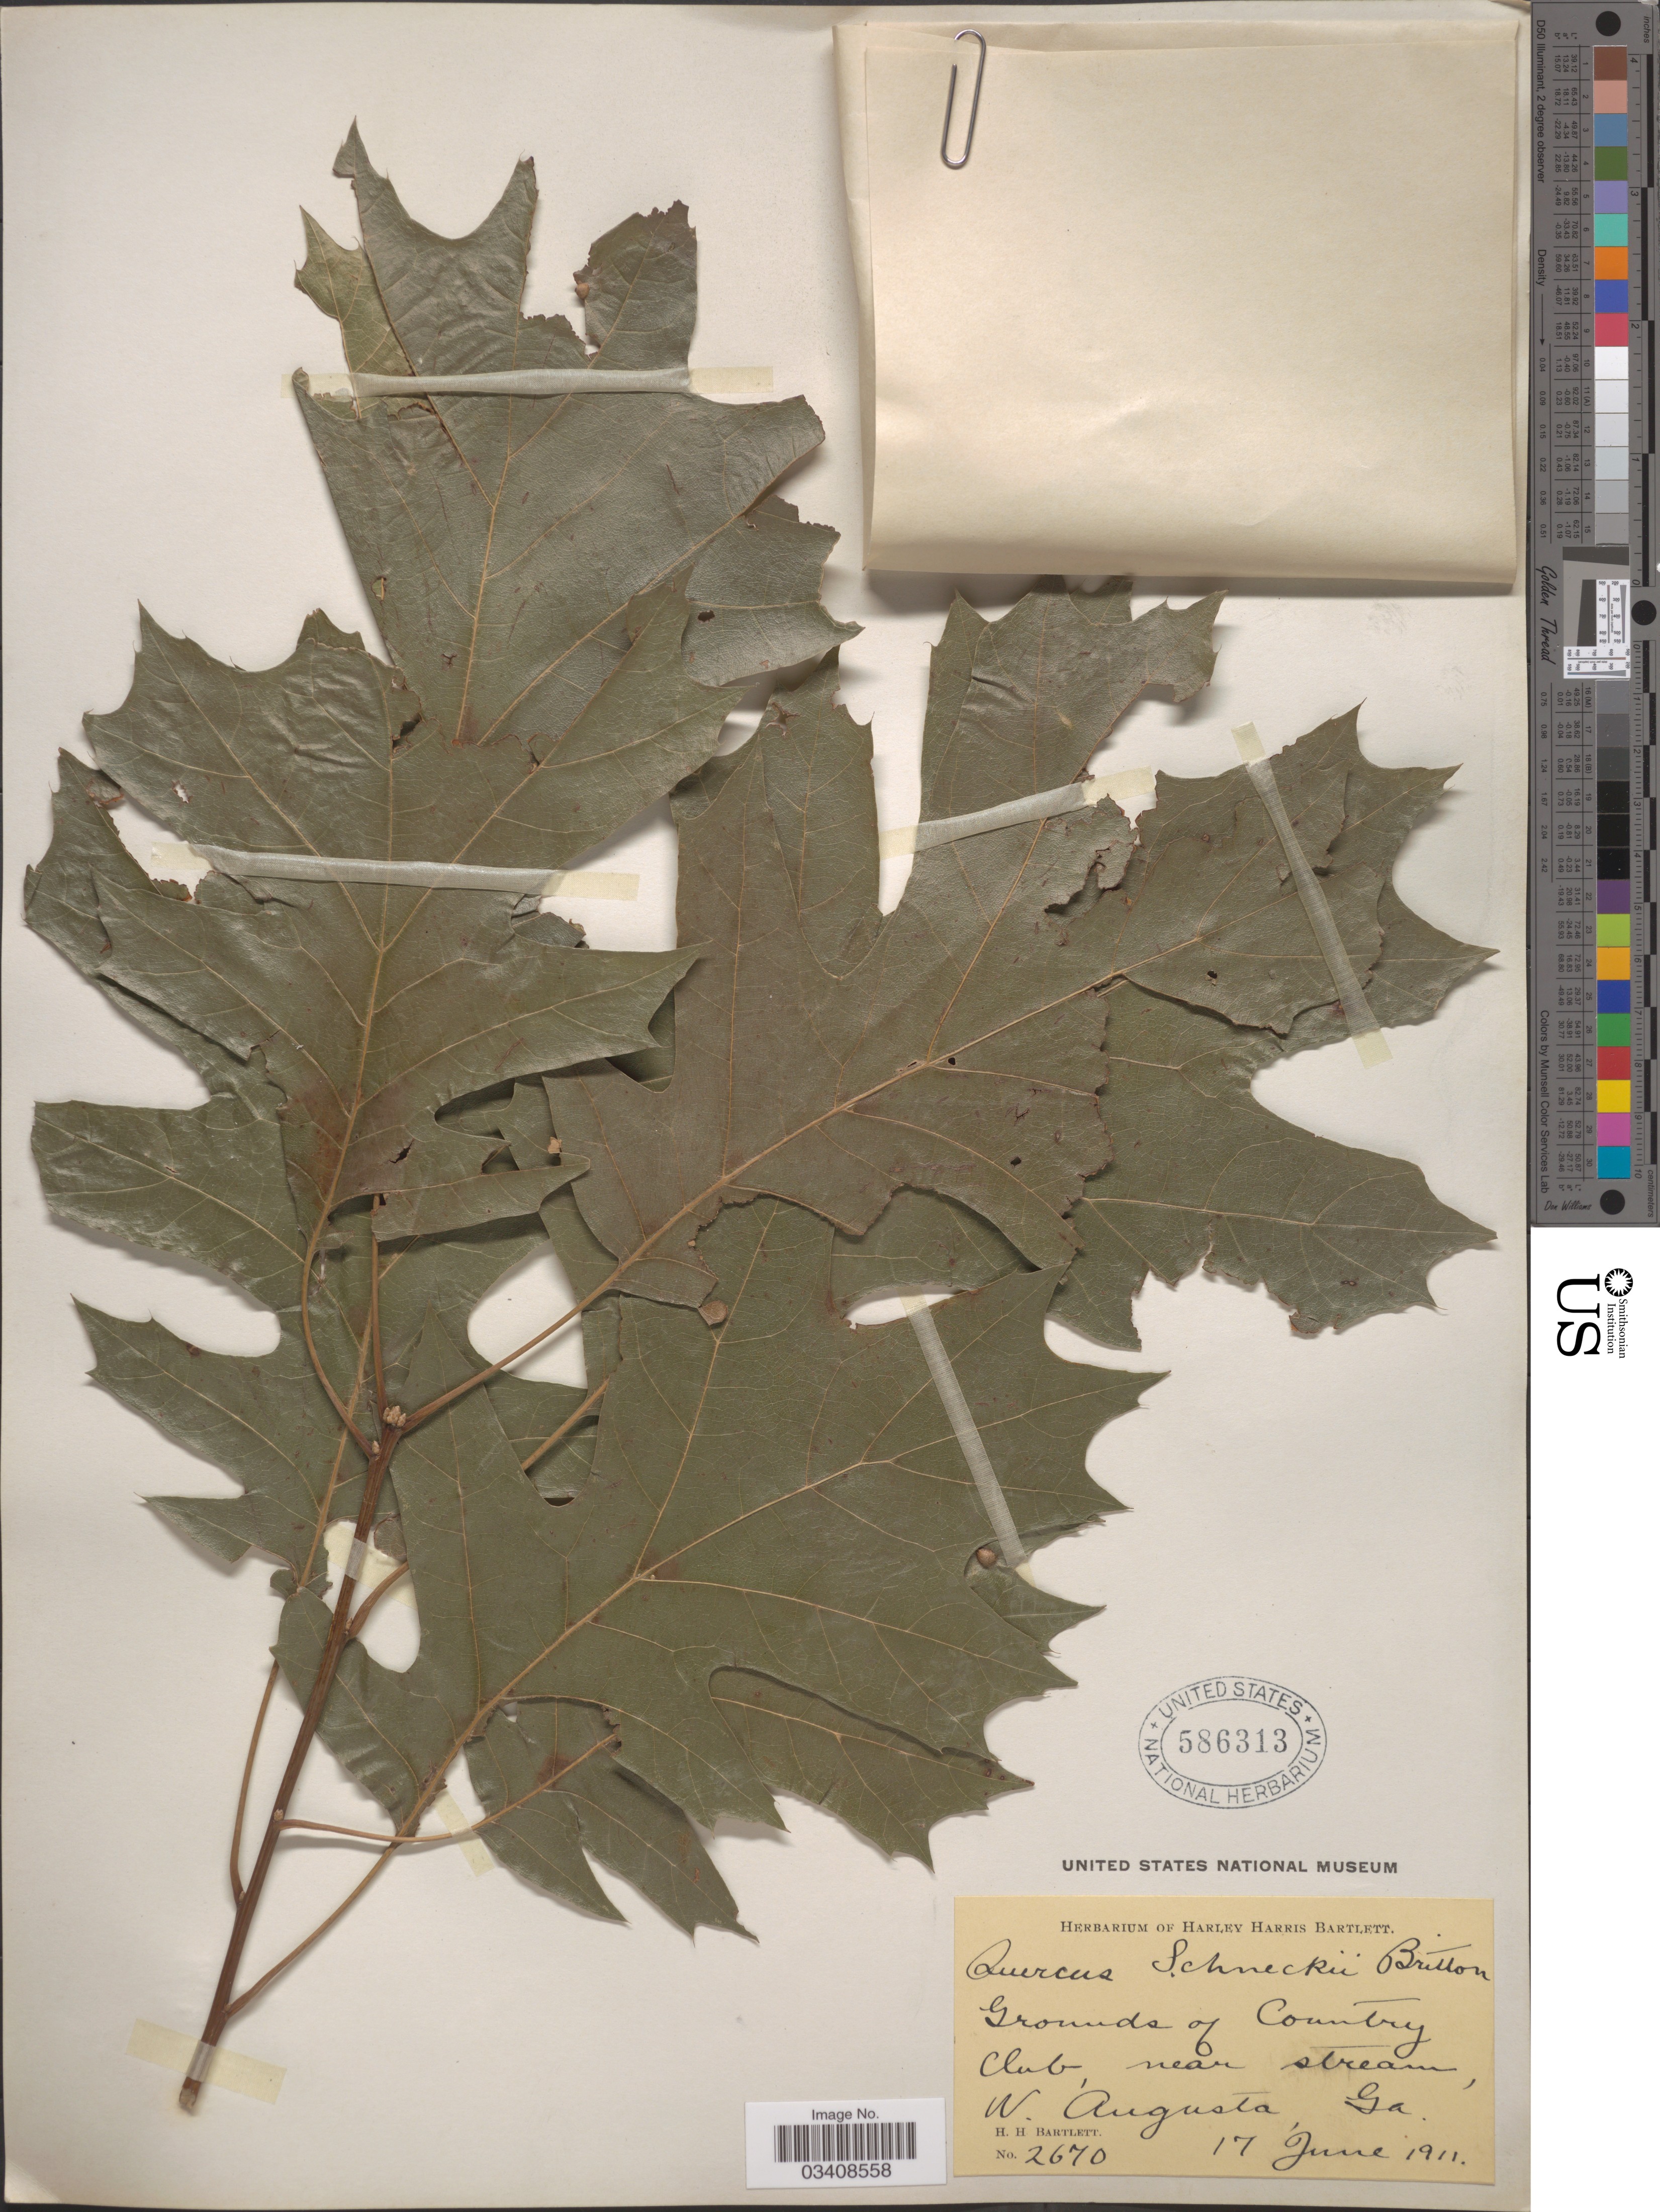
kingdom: Plantae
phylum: Tracheophyta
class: Magnoliopsida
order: Fagales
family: Fagaceae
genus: Quercus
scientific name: Quercus shumardii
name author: Buckley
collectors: H. H. Bartlett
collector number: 2670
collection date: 1911-06-17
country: United States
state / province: Georgia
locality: Grounds of Country Club, near stream, W. Augusta.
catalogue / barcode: US 586313